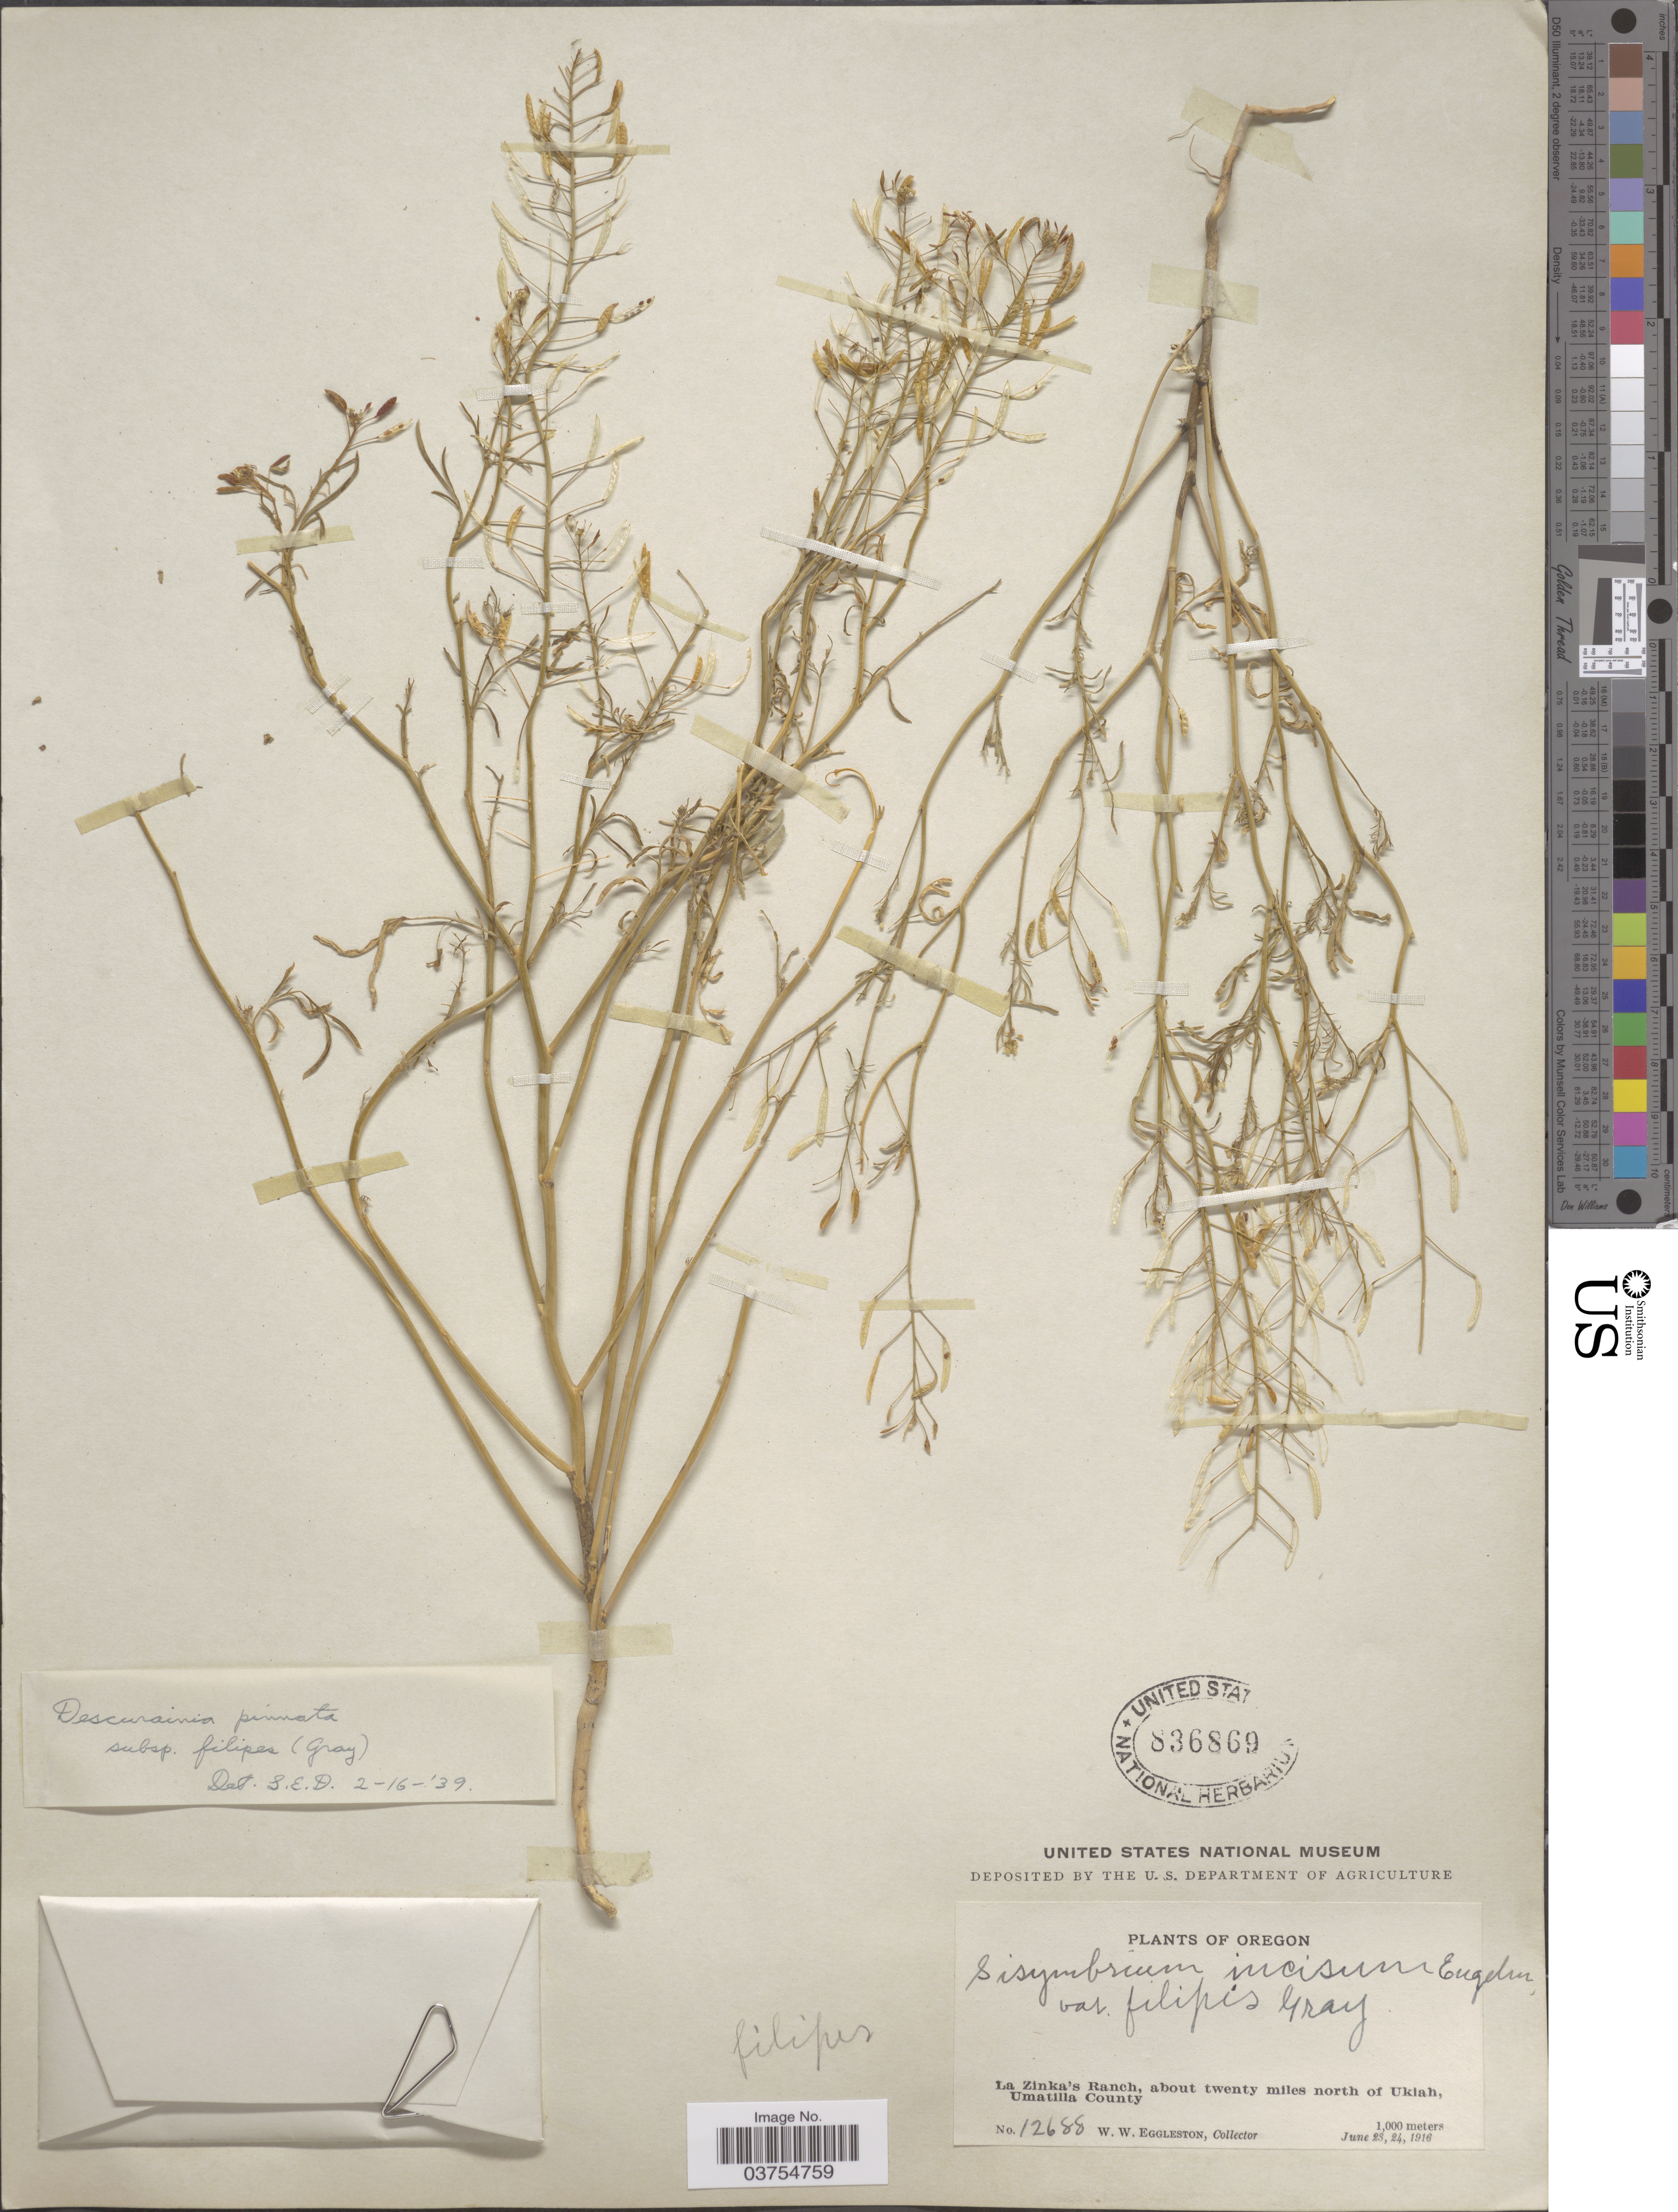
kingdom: Plantae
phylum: Tracheophyta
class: Magnoliopsida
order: Brassicales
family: Brassicaceae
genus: Descurainia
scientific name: Descurainia pinnata subsp. filipes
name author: (A. Gray) Detling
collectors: W. W. Eggleston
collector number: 12688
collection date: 1916-06-23/1916-06-24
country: United States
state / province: Oregon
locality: La Zinka's Ranch, about twenty miles north of Ukiah, Umatilla County.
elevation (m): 1000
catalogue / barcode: US 836869